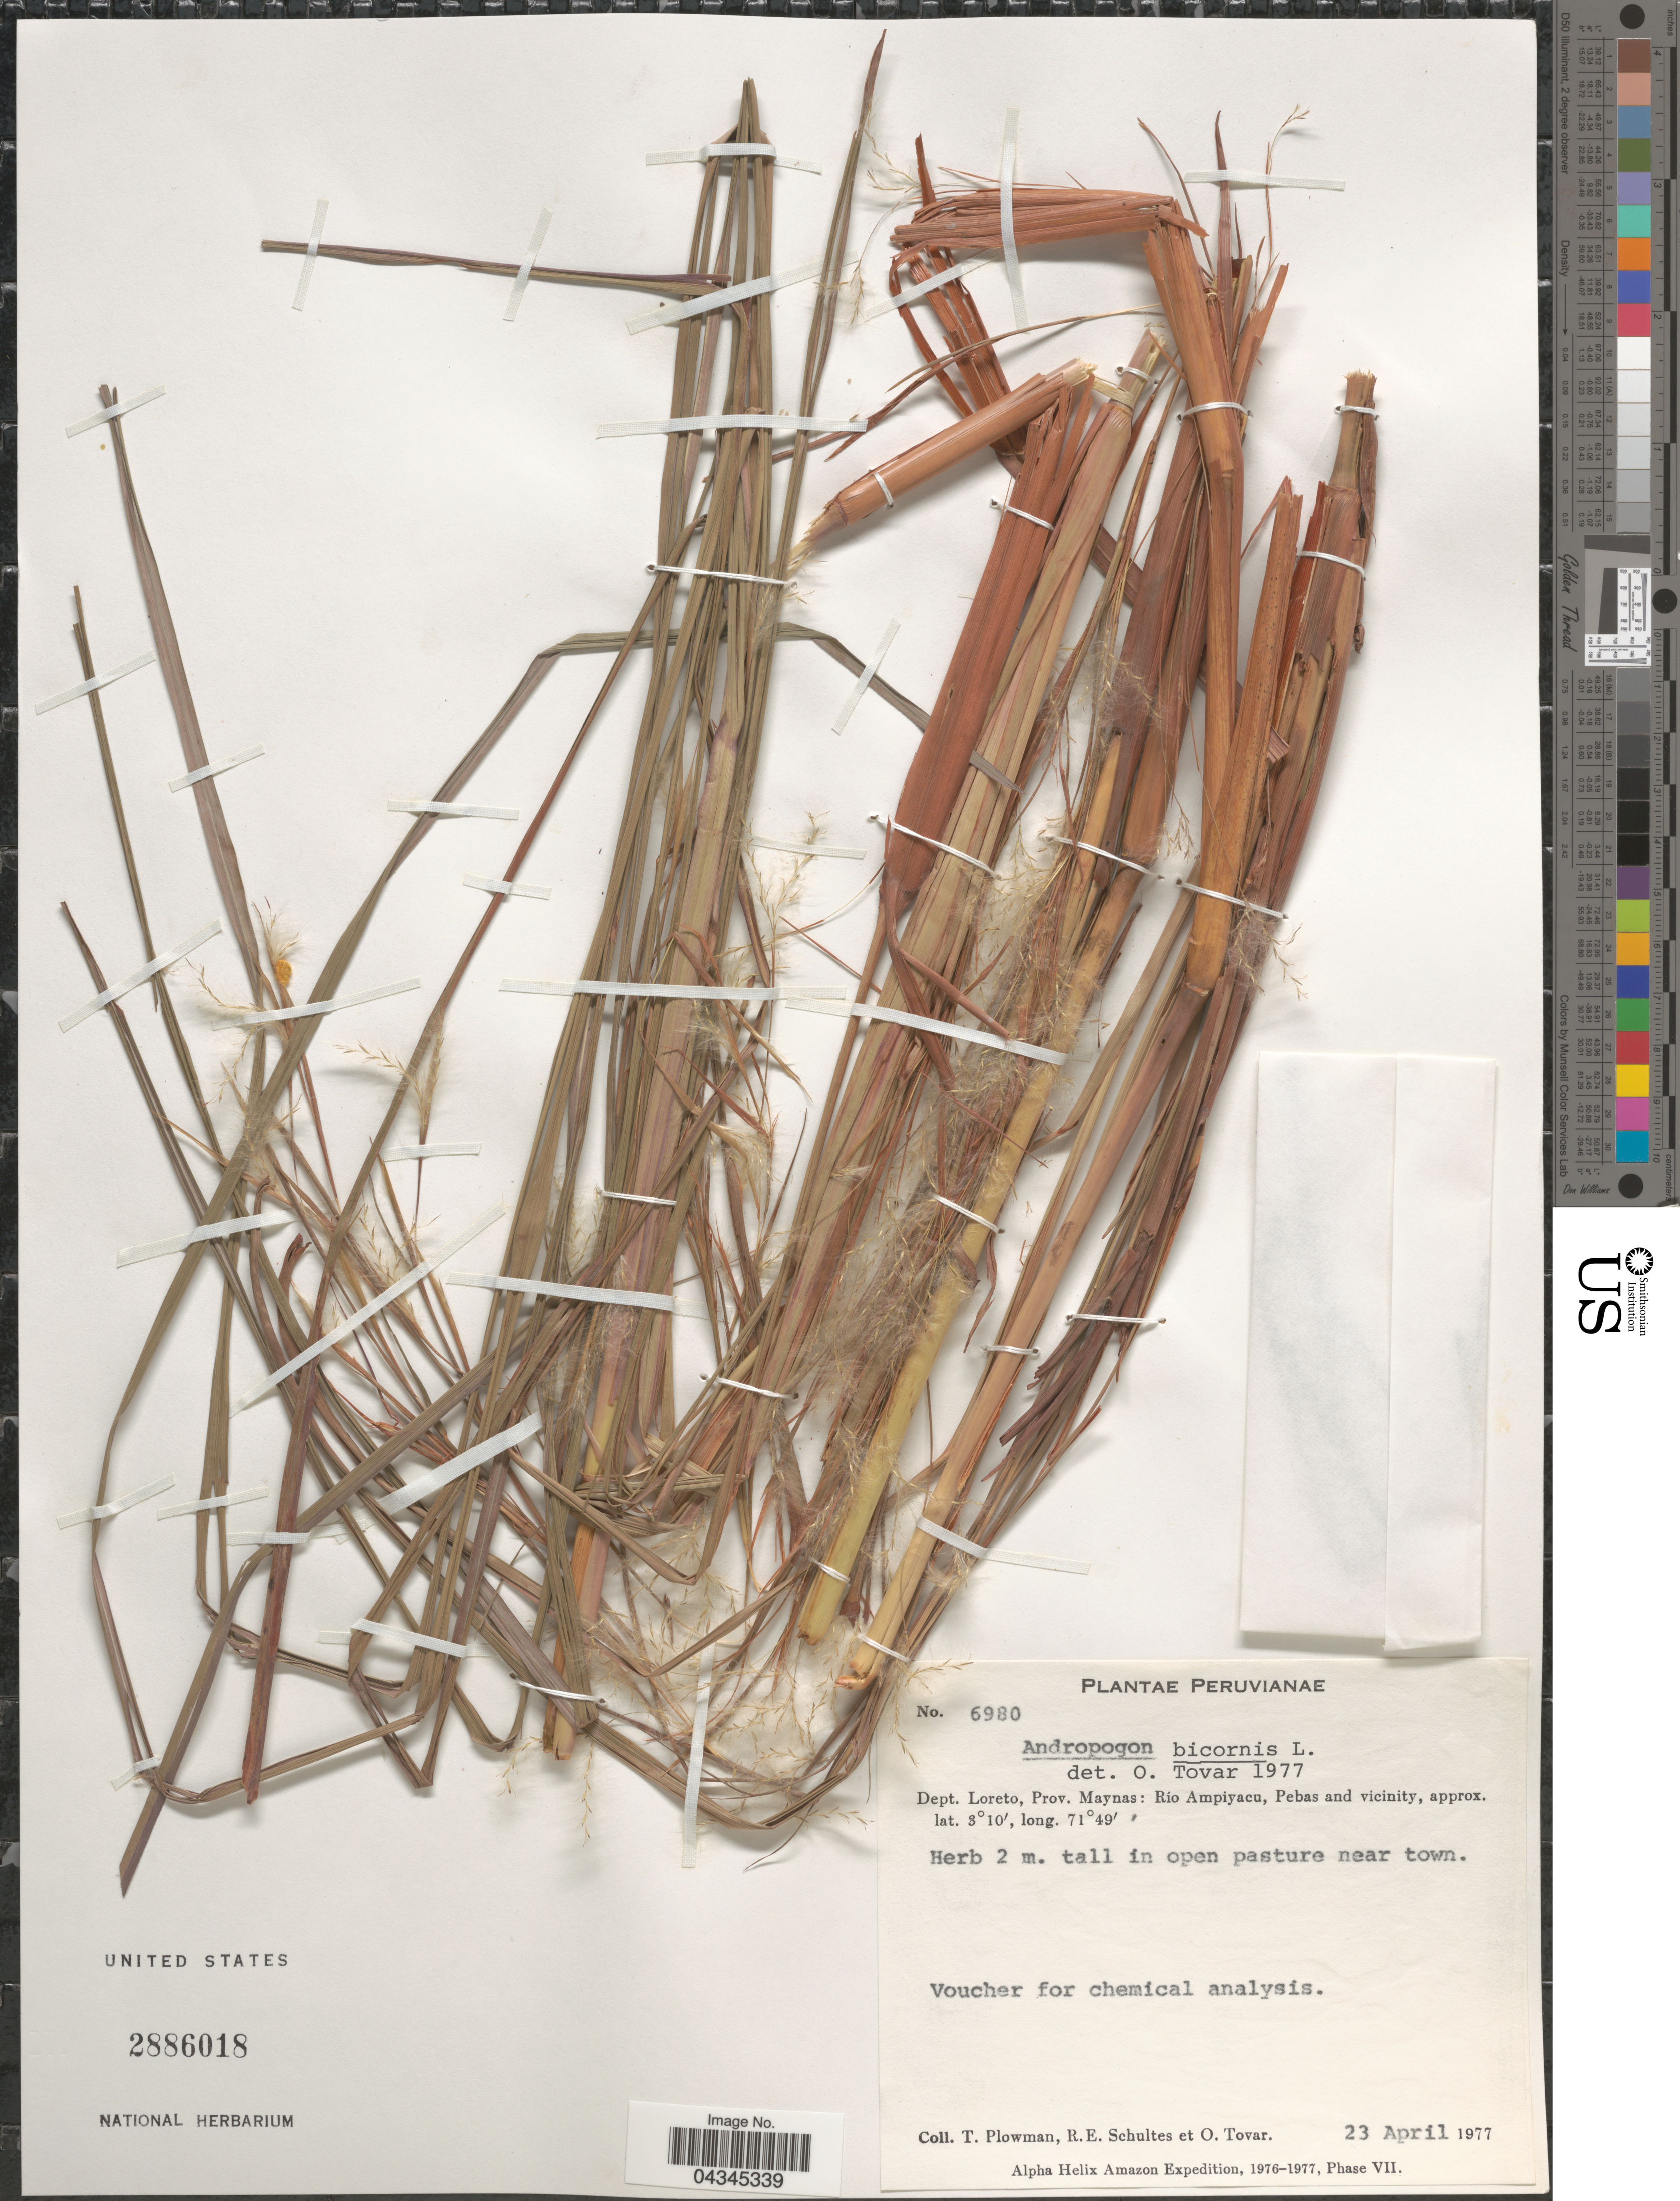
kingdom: Plantae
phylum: Tracheophyta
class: Liliopsida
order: Poales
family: Poaceae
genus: Andropogon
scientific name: Andropogon bicornis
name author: L.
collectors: T. Plowman, R. E. Schultes & O. Tovar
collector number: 6980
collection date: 1977-04-23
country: Peru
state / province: Loreto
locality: Dept. Loreto, Prov. Maynas: Rio Ampiyacu, Pebas and vicinity. Alpha Helix Amazon Expeditionm 1976-1977, Phase VII.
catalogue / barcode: US 2886018